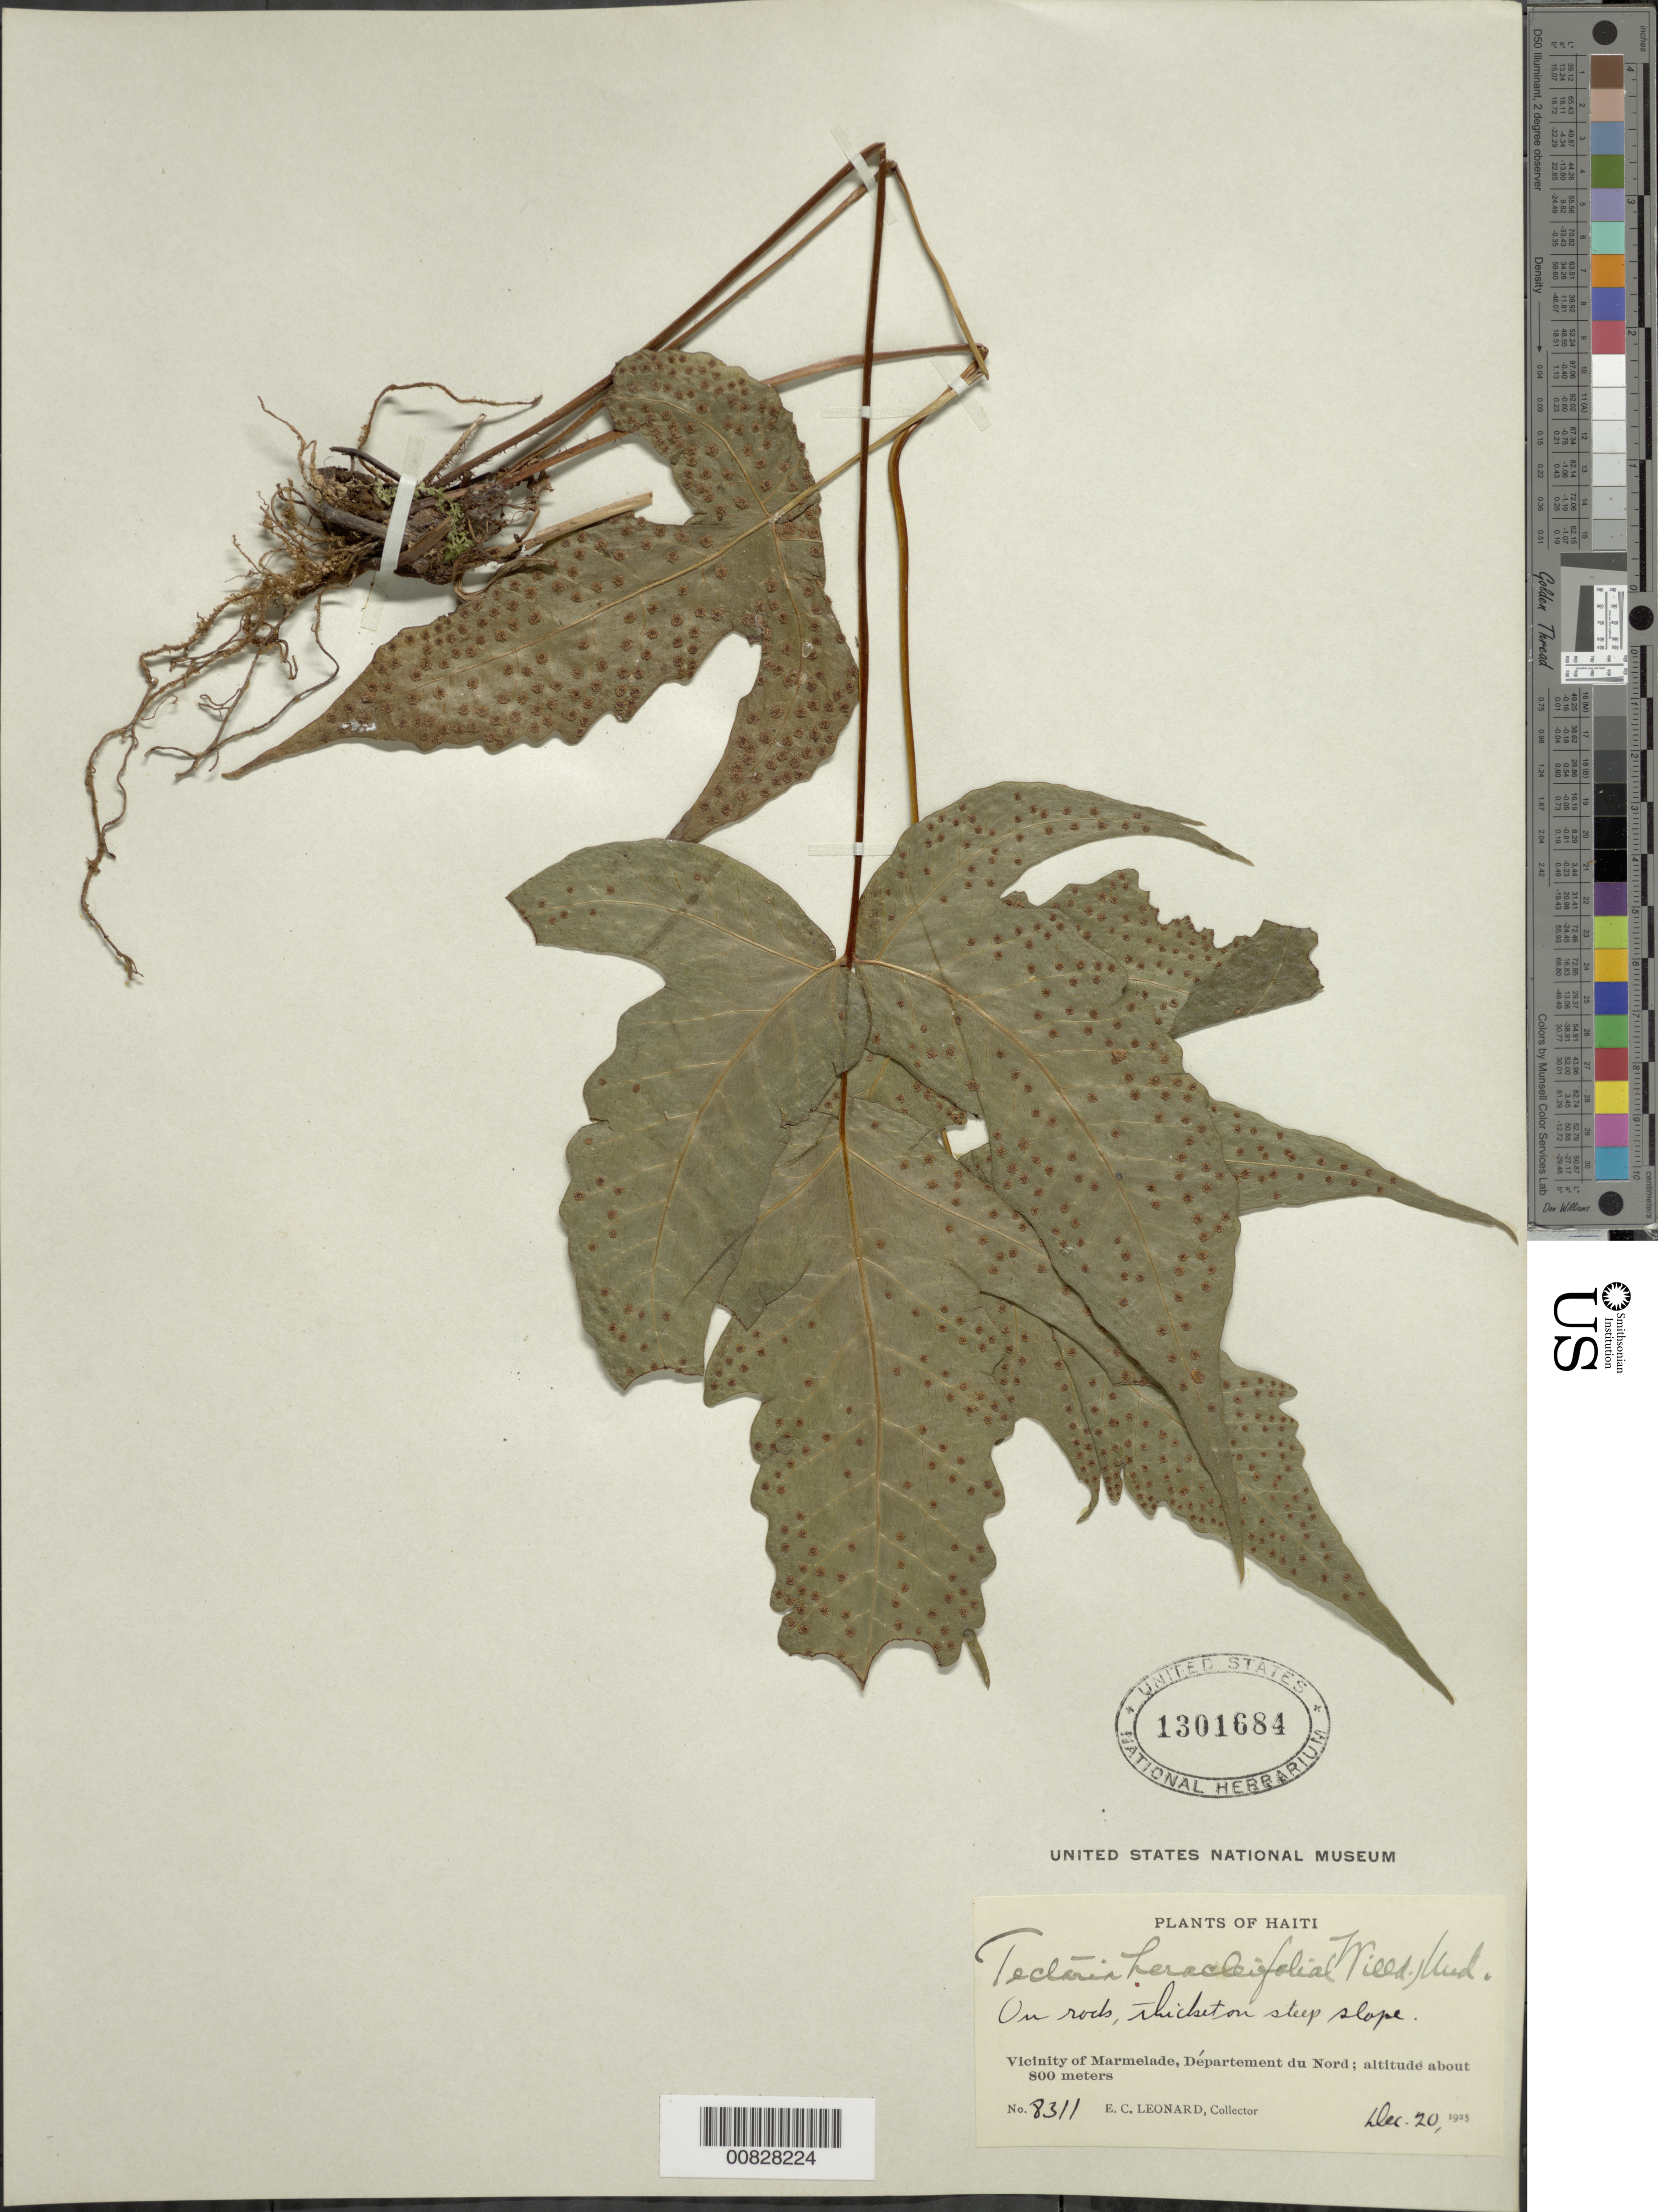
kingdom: Plantae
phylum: Tracheophyta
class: Polypodiopsida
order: Polypodiales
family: Tectariaceae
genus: Tectaria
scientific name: Tectaria heracleifolia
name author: (Willd.) Underw.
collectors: E. C. Leonard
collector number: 8311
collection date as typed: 20 Dec 1925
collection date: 1925-12-20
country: Haiti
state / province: Nord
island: Hispaniola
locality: Marmelade vicinity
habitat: Thicket on steep slope, on rock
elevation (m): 800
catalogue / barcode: US 1301684